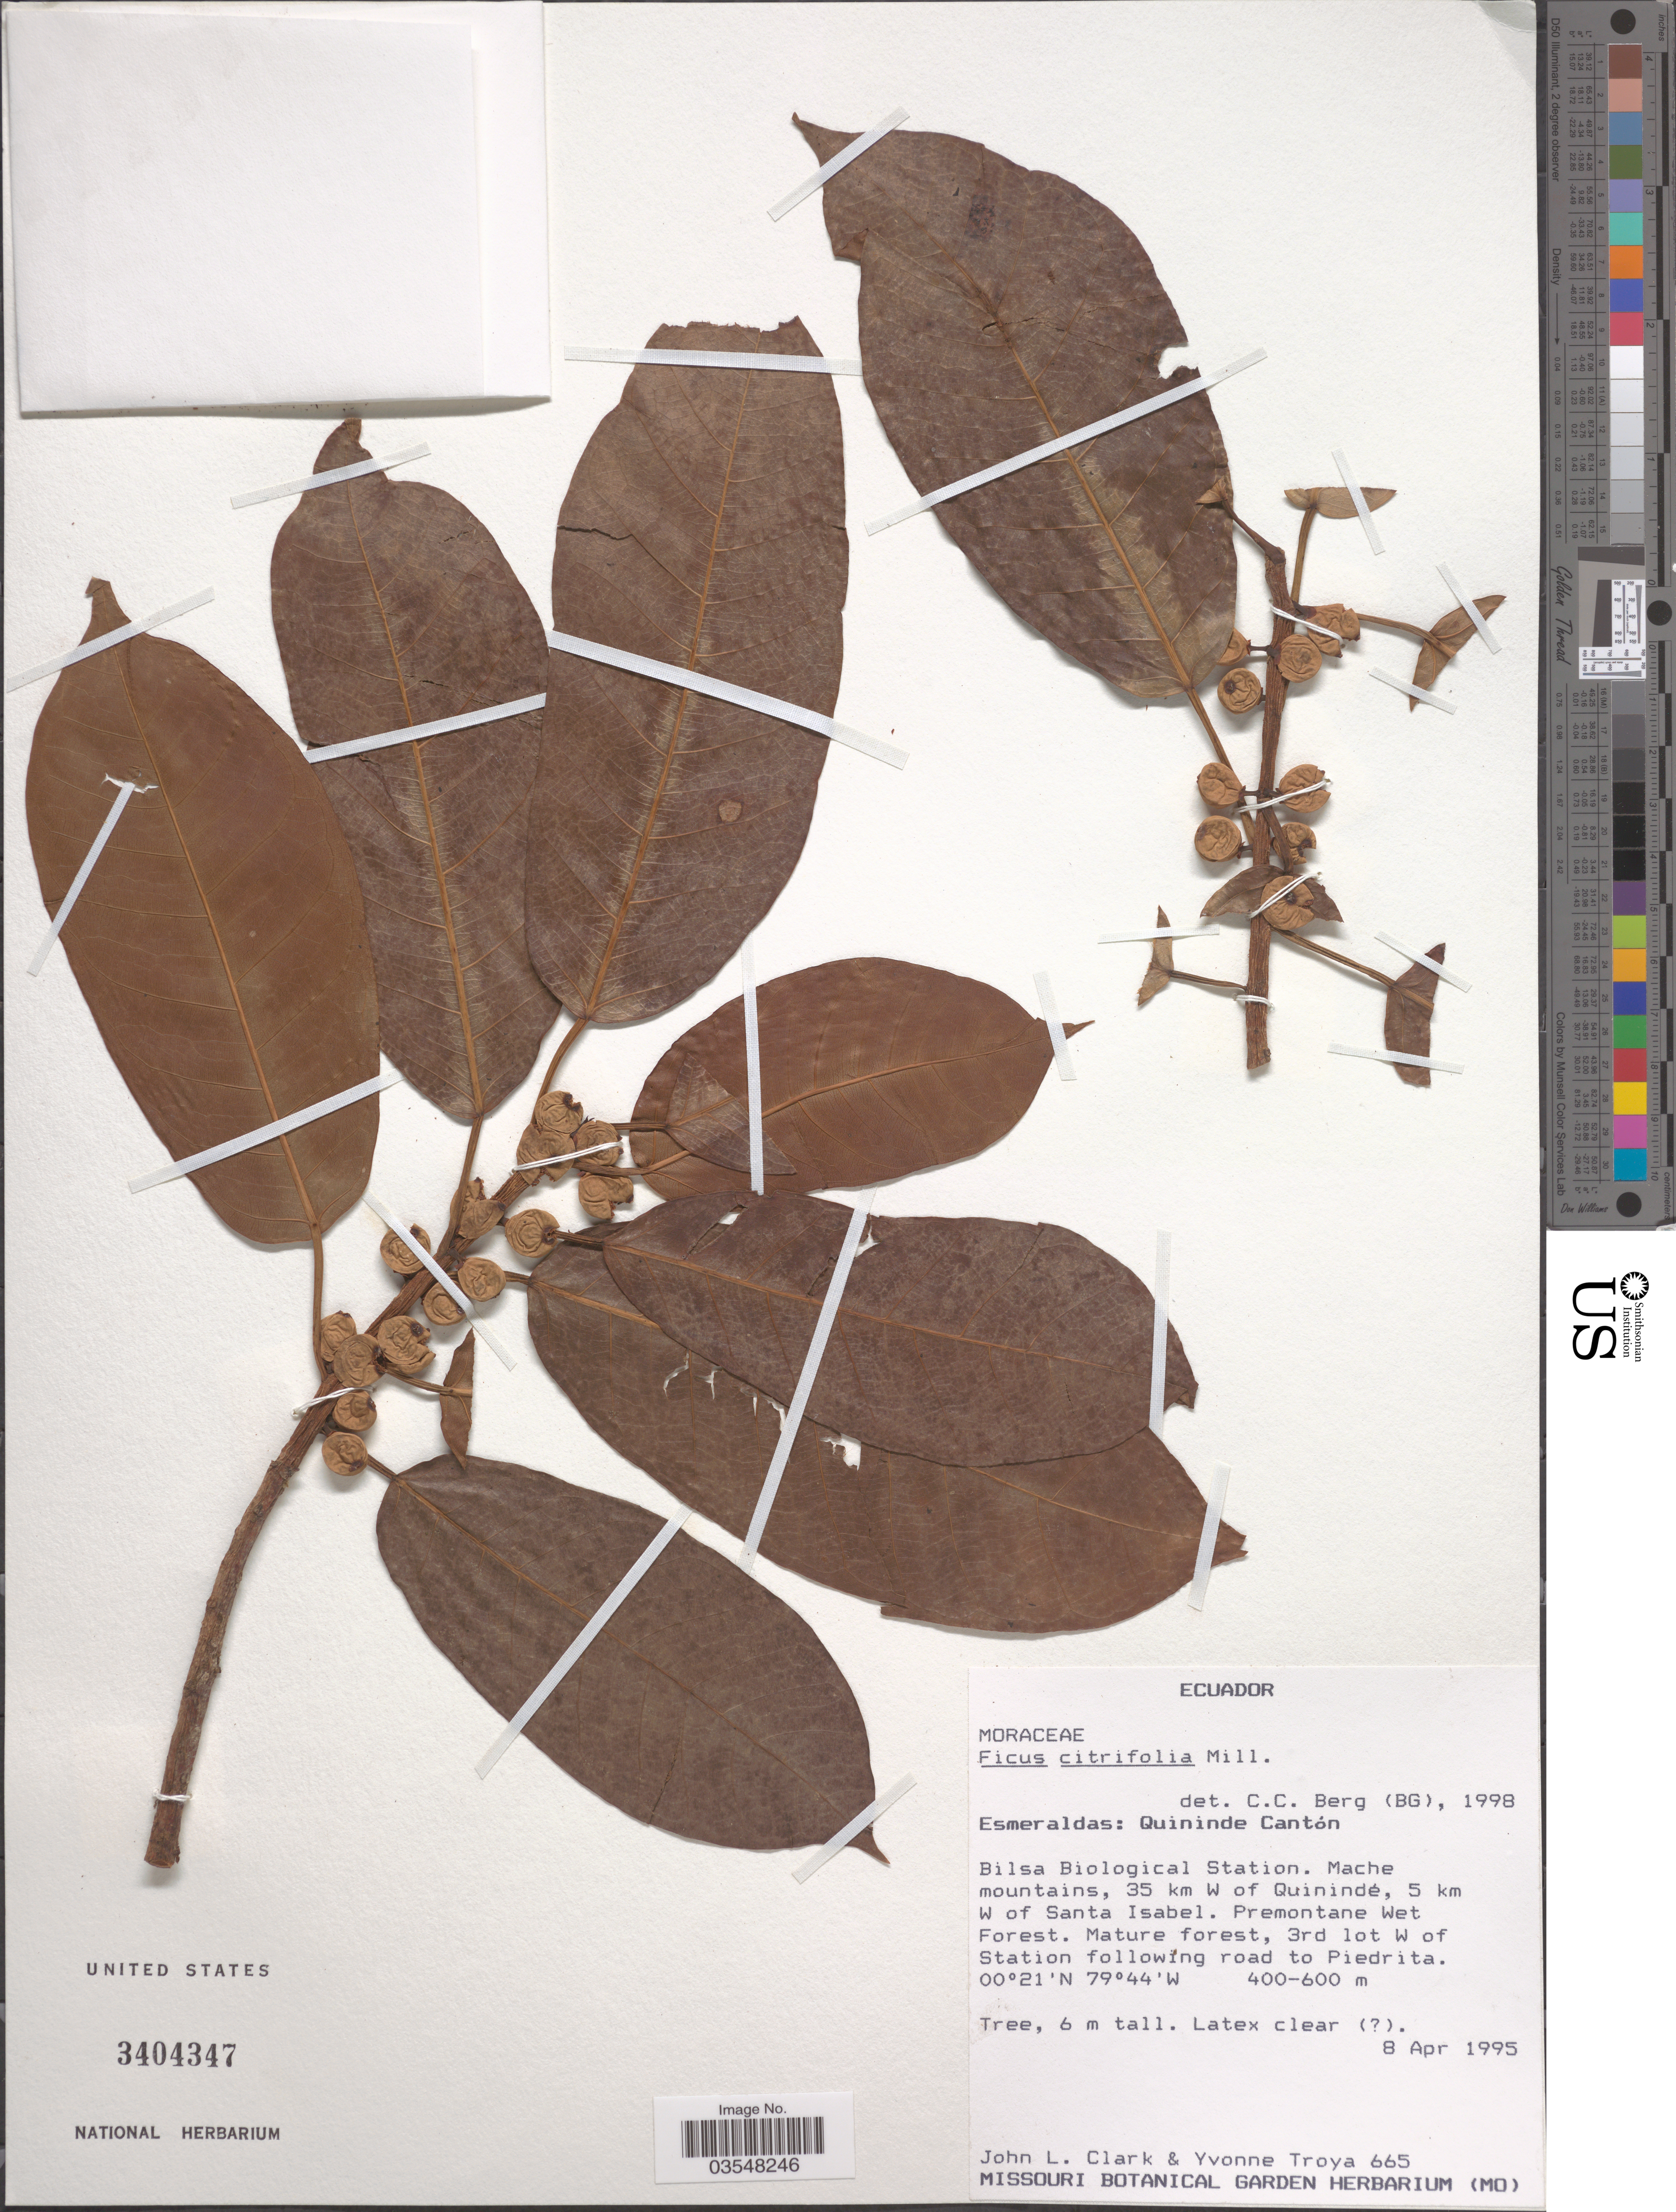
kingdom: Plantae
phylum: Tracheophyta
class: Magnoliopsida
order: Rosales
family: Moraceae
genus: Ficus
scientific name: Ficus citrifolia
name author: Mill.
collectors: J. L. Clark & Y. Troya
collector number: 665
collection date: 1995-04-08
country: Ecuador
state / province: Esmeraldas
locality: Quininde Cantón. Bilsa Biological Station. Mache mountains, 35 km W of Quinindé, 5 km W of Santa Isabel. Premontane Wet Forest. Mature Forest, 3rd lot W of Station following road to Piedrita.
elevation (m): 400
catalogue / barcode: US 3404347